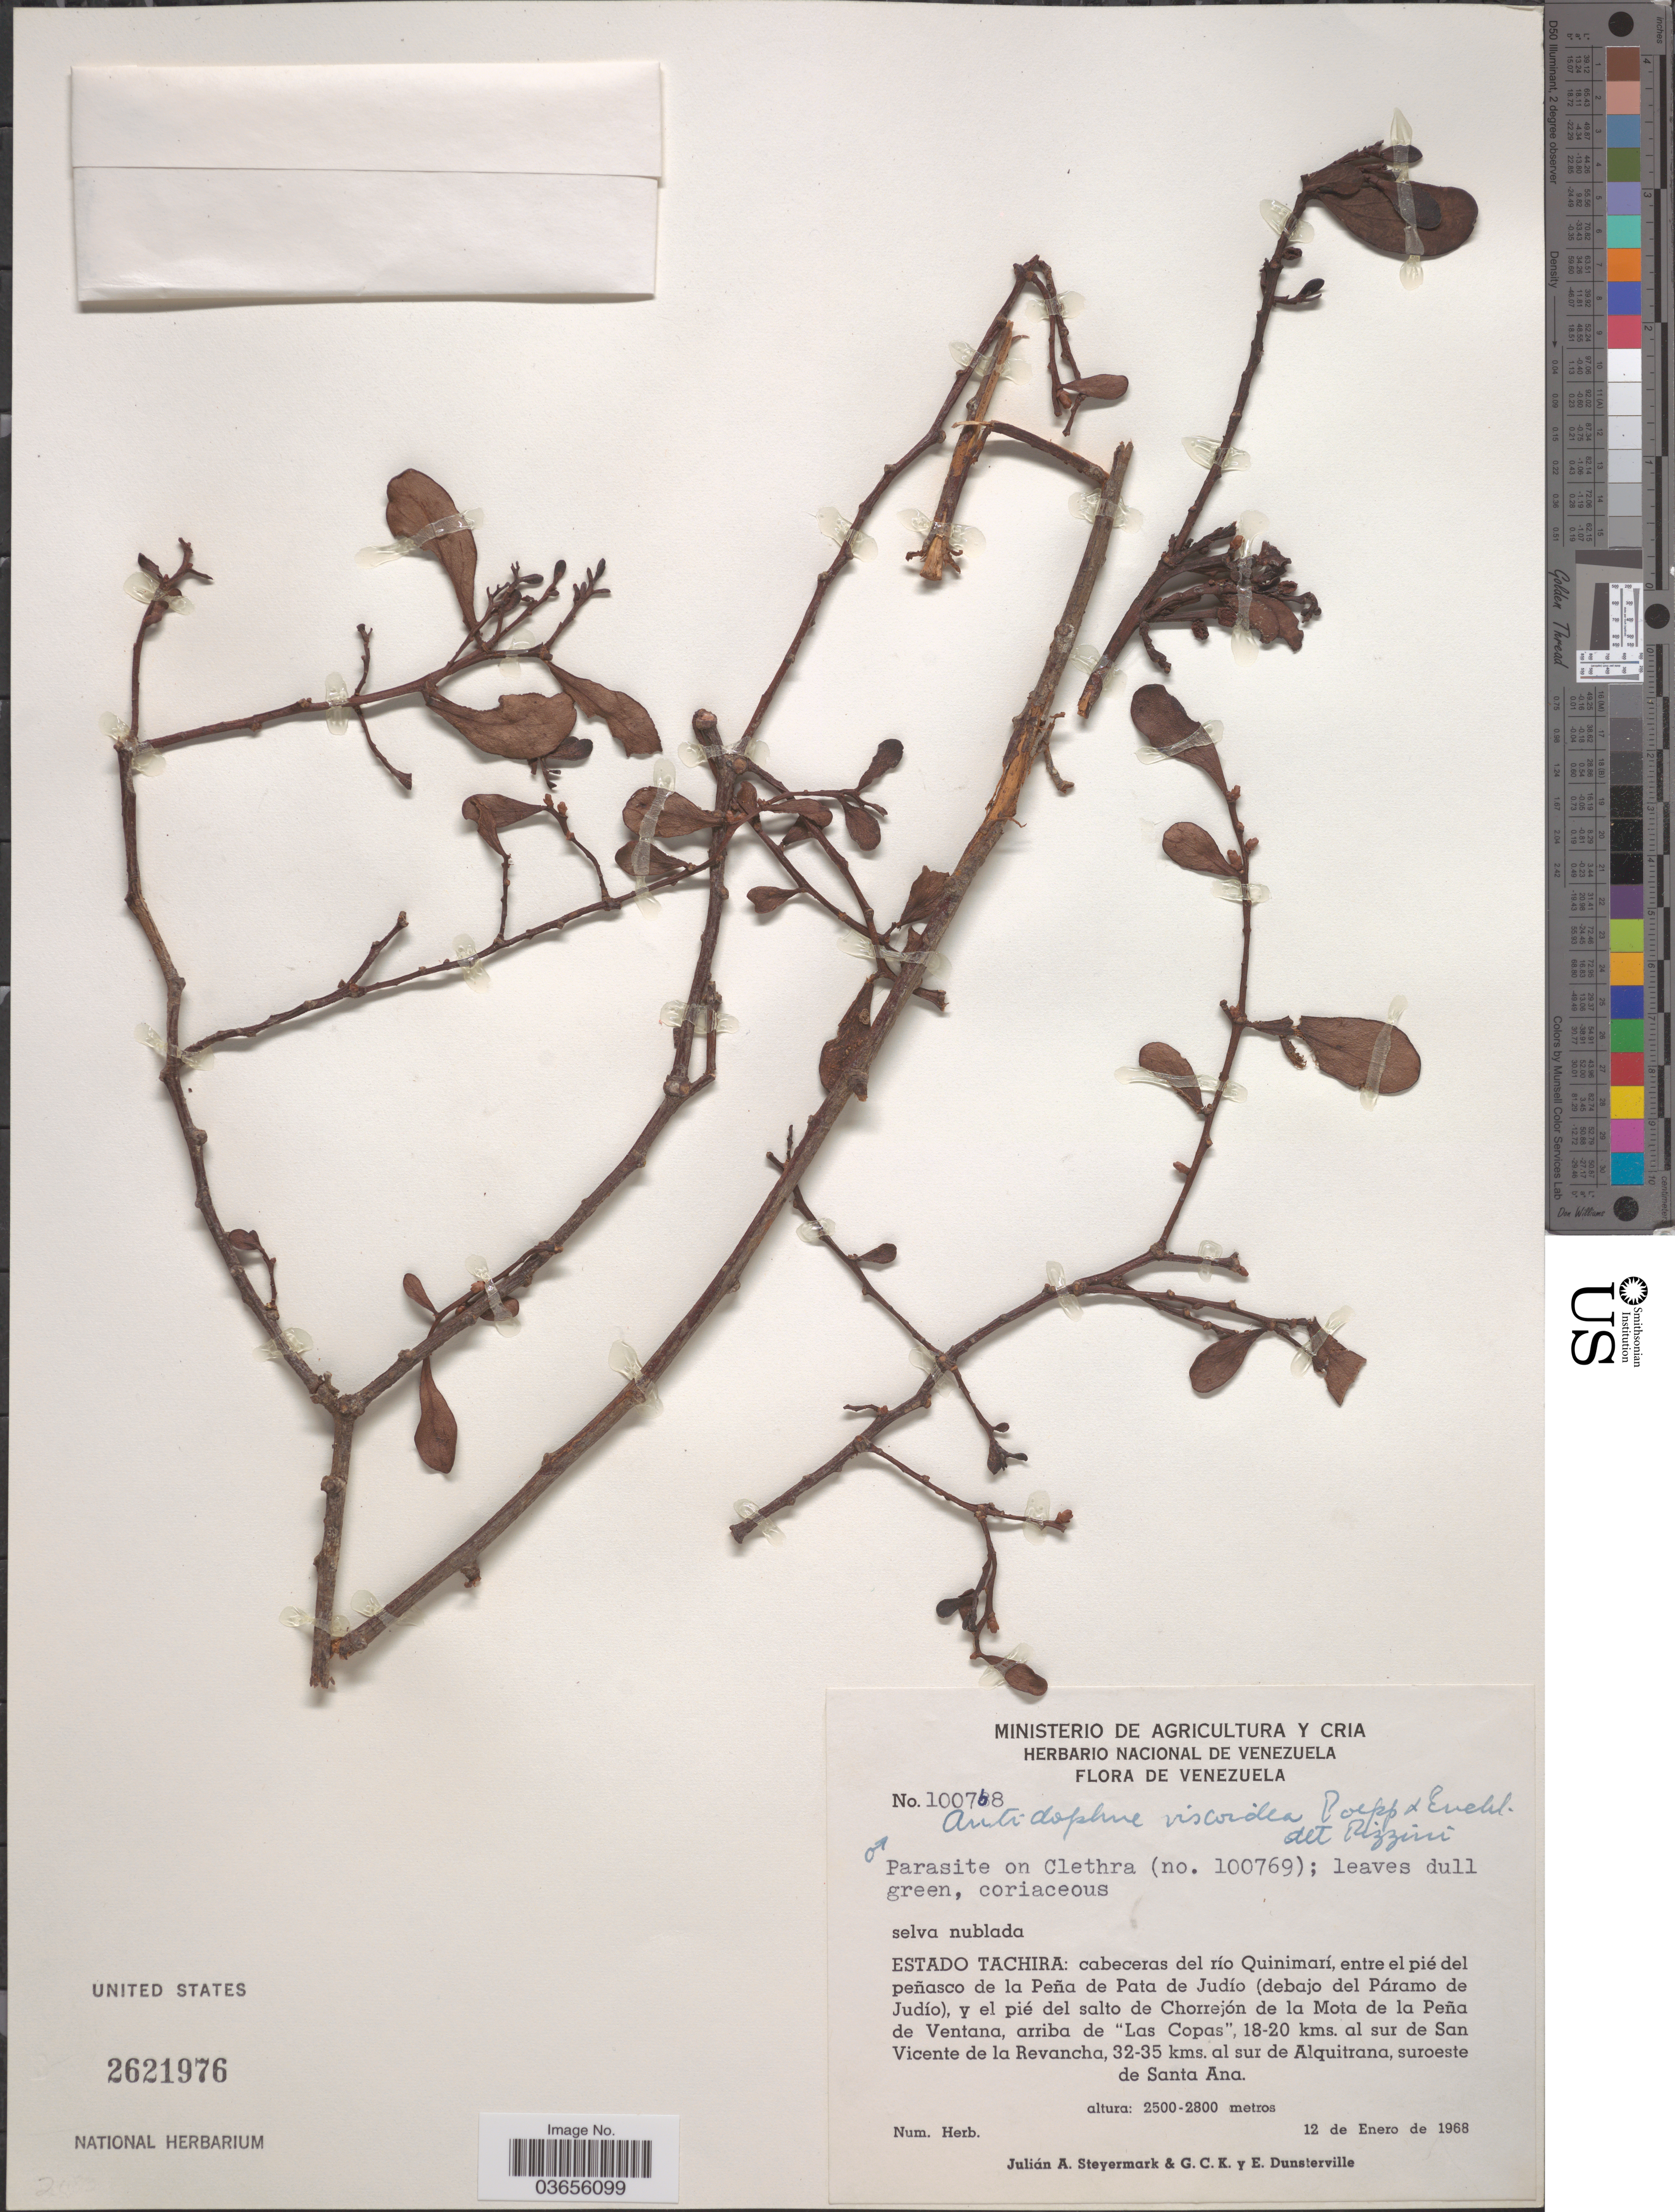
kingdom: Plantae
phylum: Tracheophyta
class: Magnoliopsida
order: Santalales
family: Santalaceae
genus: Antidaphne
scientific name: Antidaphne viscoidea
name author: Poepp. & Endl.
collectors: J. Steyermark, G. C. K. Dunsterville & E. Dunsterville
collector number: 100768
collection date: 1968-01-12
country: Venezuela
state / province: Tachira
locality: Cabeceras del río Quinimarí, entre el pié del peñasco de la Peña de Pata de Judío (debajo del Páramo de Judío), y el pié del salto de Chorrejón de la Mota de la Peña de Ventana, arriba de "Las Copas", 18-20 kms. al sur de San Vicente, de la Revancha, 32-35 kms. al sur de Alquitrana, suroeste de Sanat Ana.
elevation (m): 2500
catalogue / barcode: US 2621976